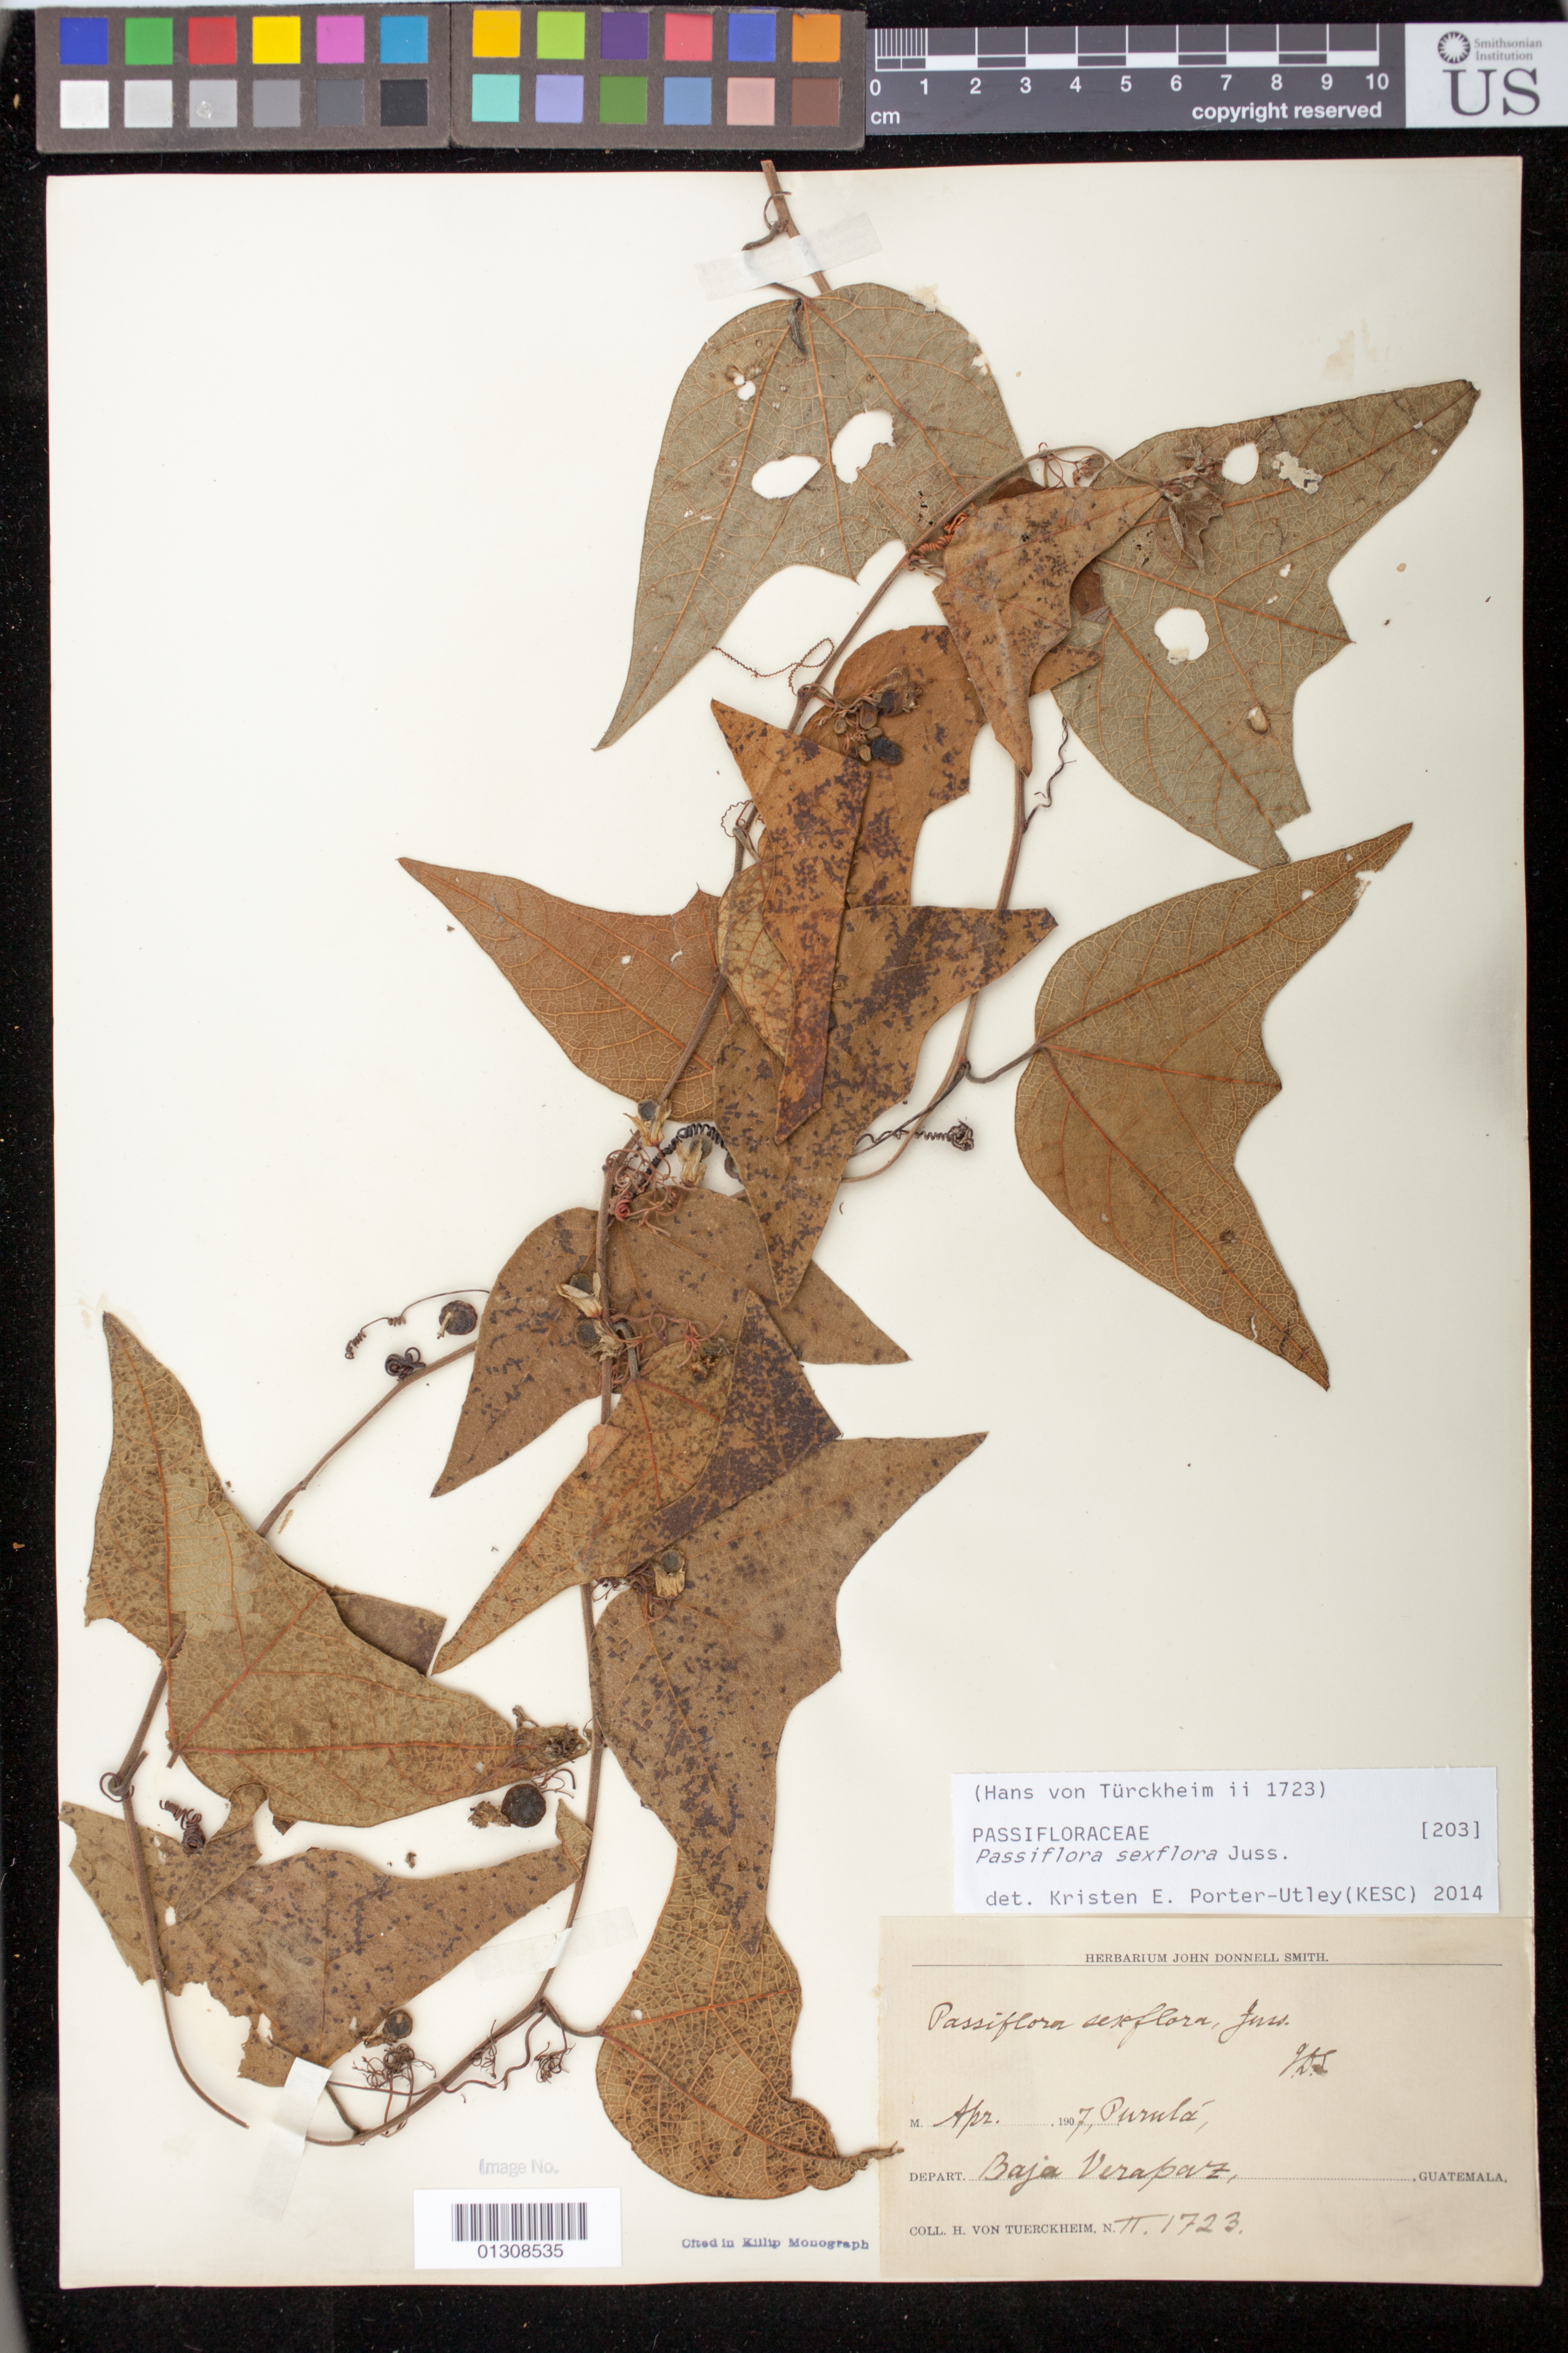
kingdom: Plantae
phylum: Tracheophyta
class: Magnoliopsida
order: Malpighiales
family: Passifloraceae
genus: Passiflora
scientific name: Passiflora sexflora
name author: Juss.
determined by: Porter-Utley, K. E.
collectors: H. von Türckheim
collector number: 1723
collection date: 1907-04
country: Guatemala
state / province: Baja Verapaz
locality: Purula.